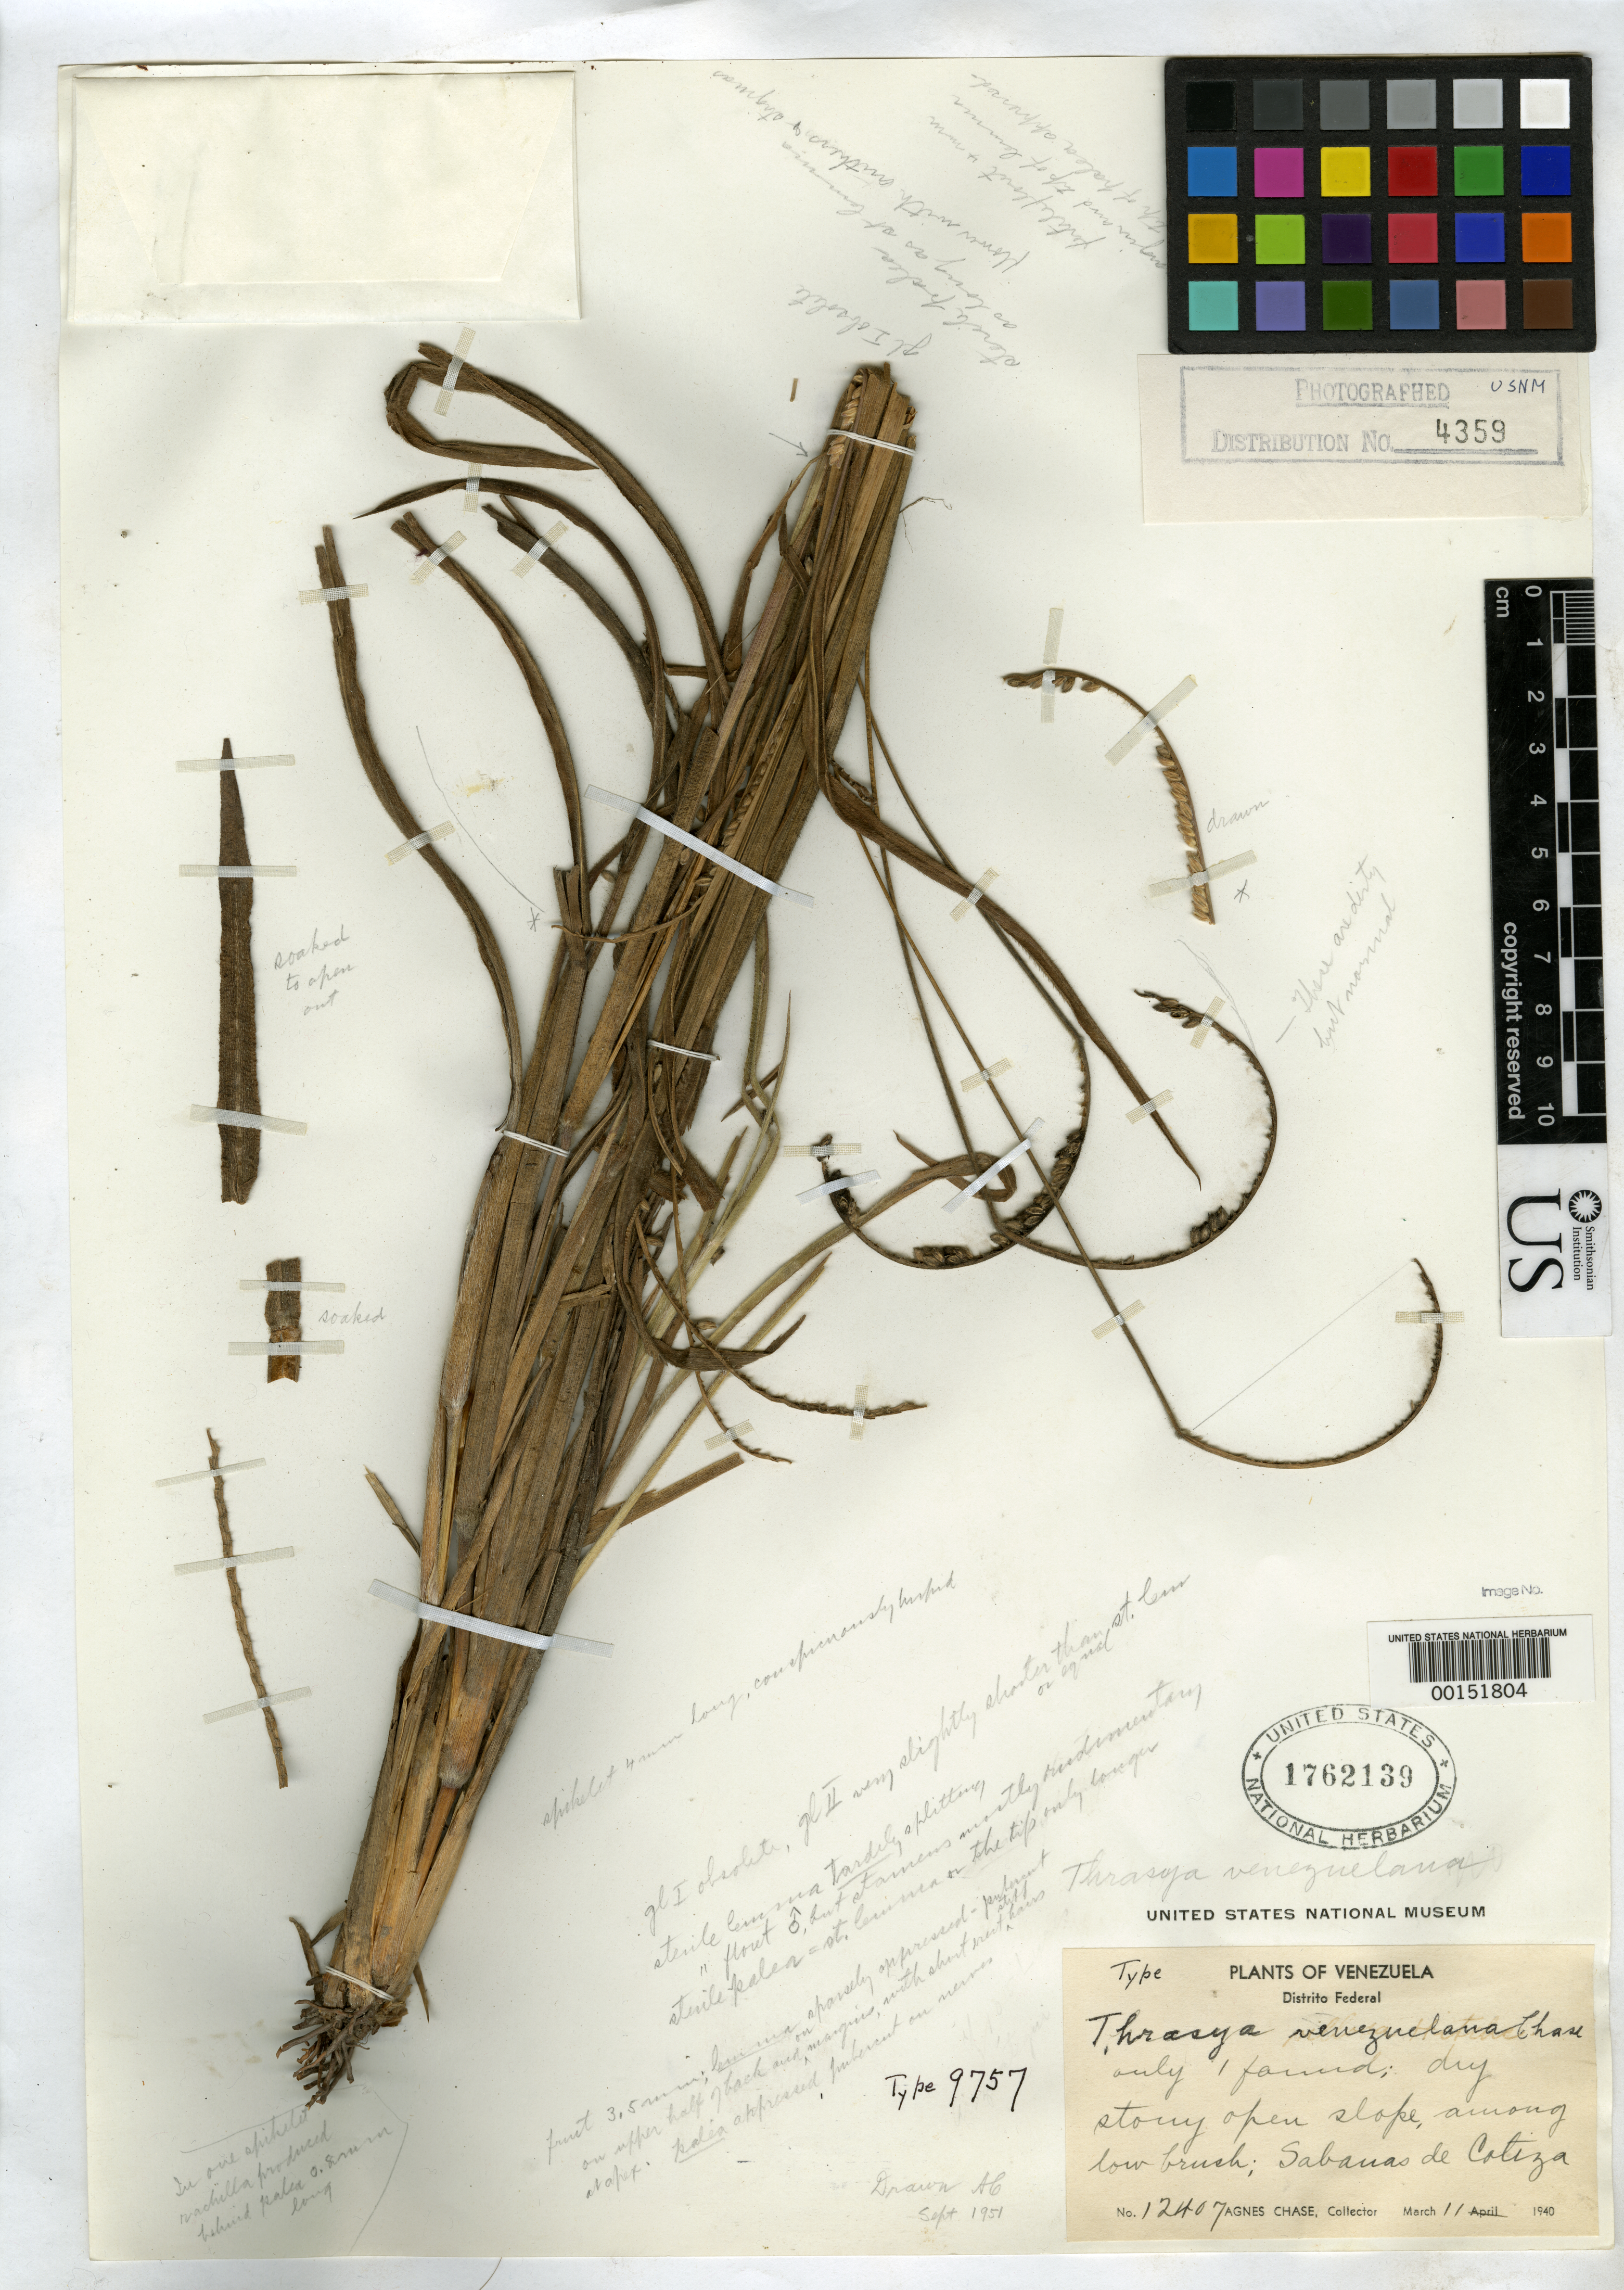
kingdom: Plantae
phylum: Tracheophyta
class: Liliopsida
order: Poales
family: Poaceae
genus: Thrasya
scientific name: Thrasya venezuelana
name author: Chase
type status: Holotype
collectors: A. Chase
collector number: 12407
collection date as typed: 11 Mar 1940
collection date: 1940-03-11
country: Venezuela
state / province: Distrito Federal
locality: Sabanas de Cotiza.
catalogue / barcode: US 1762139